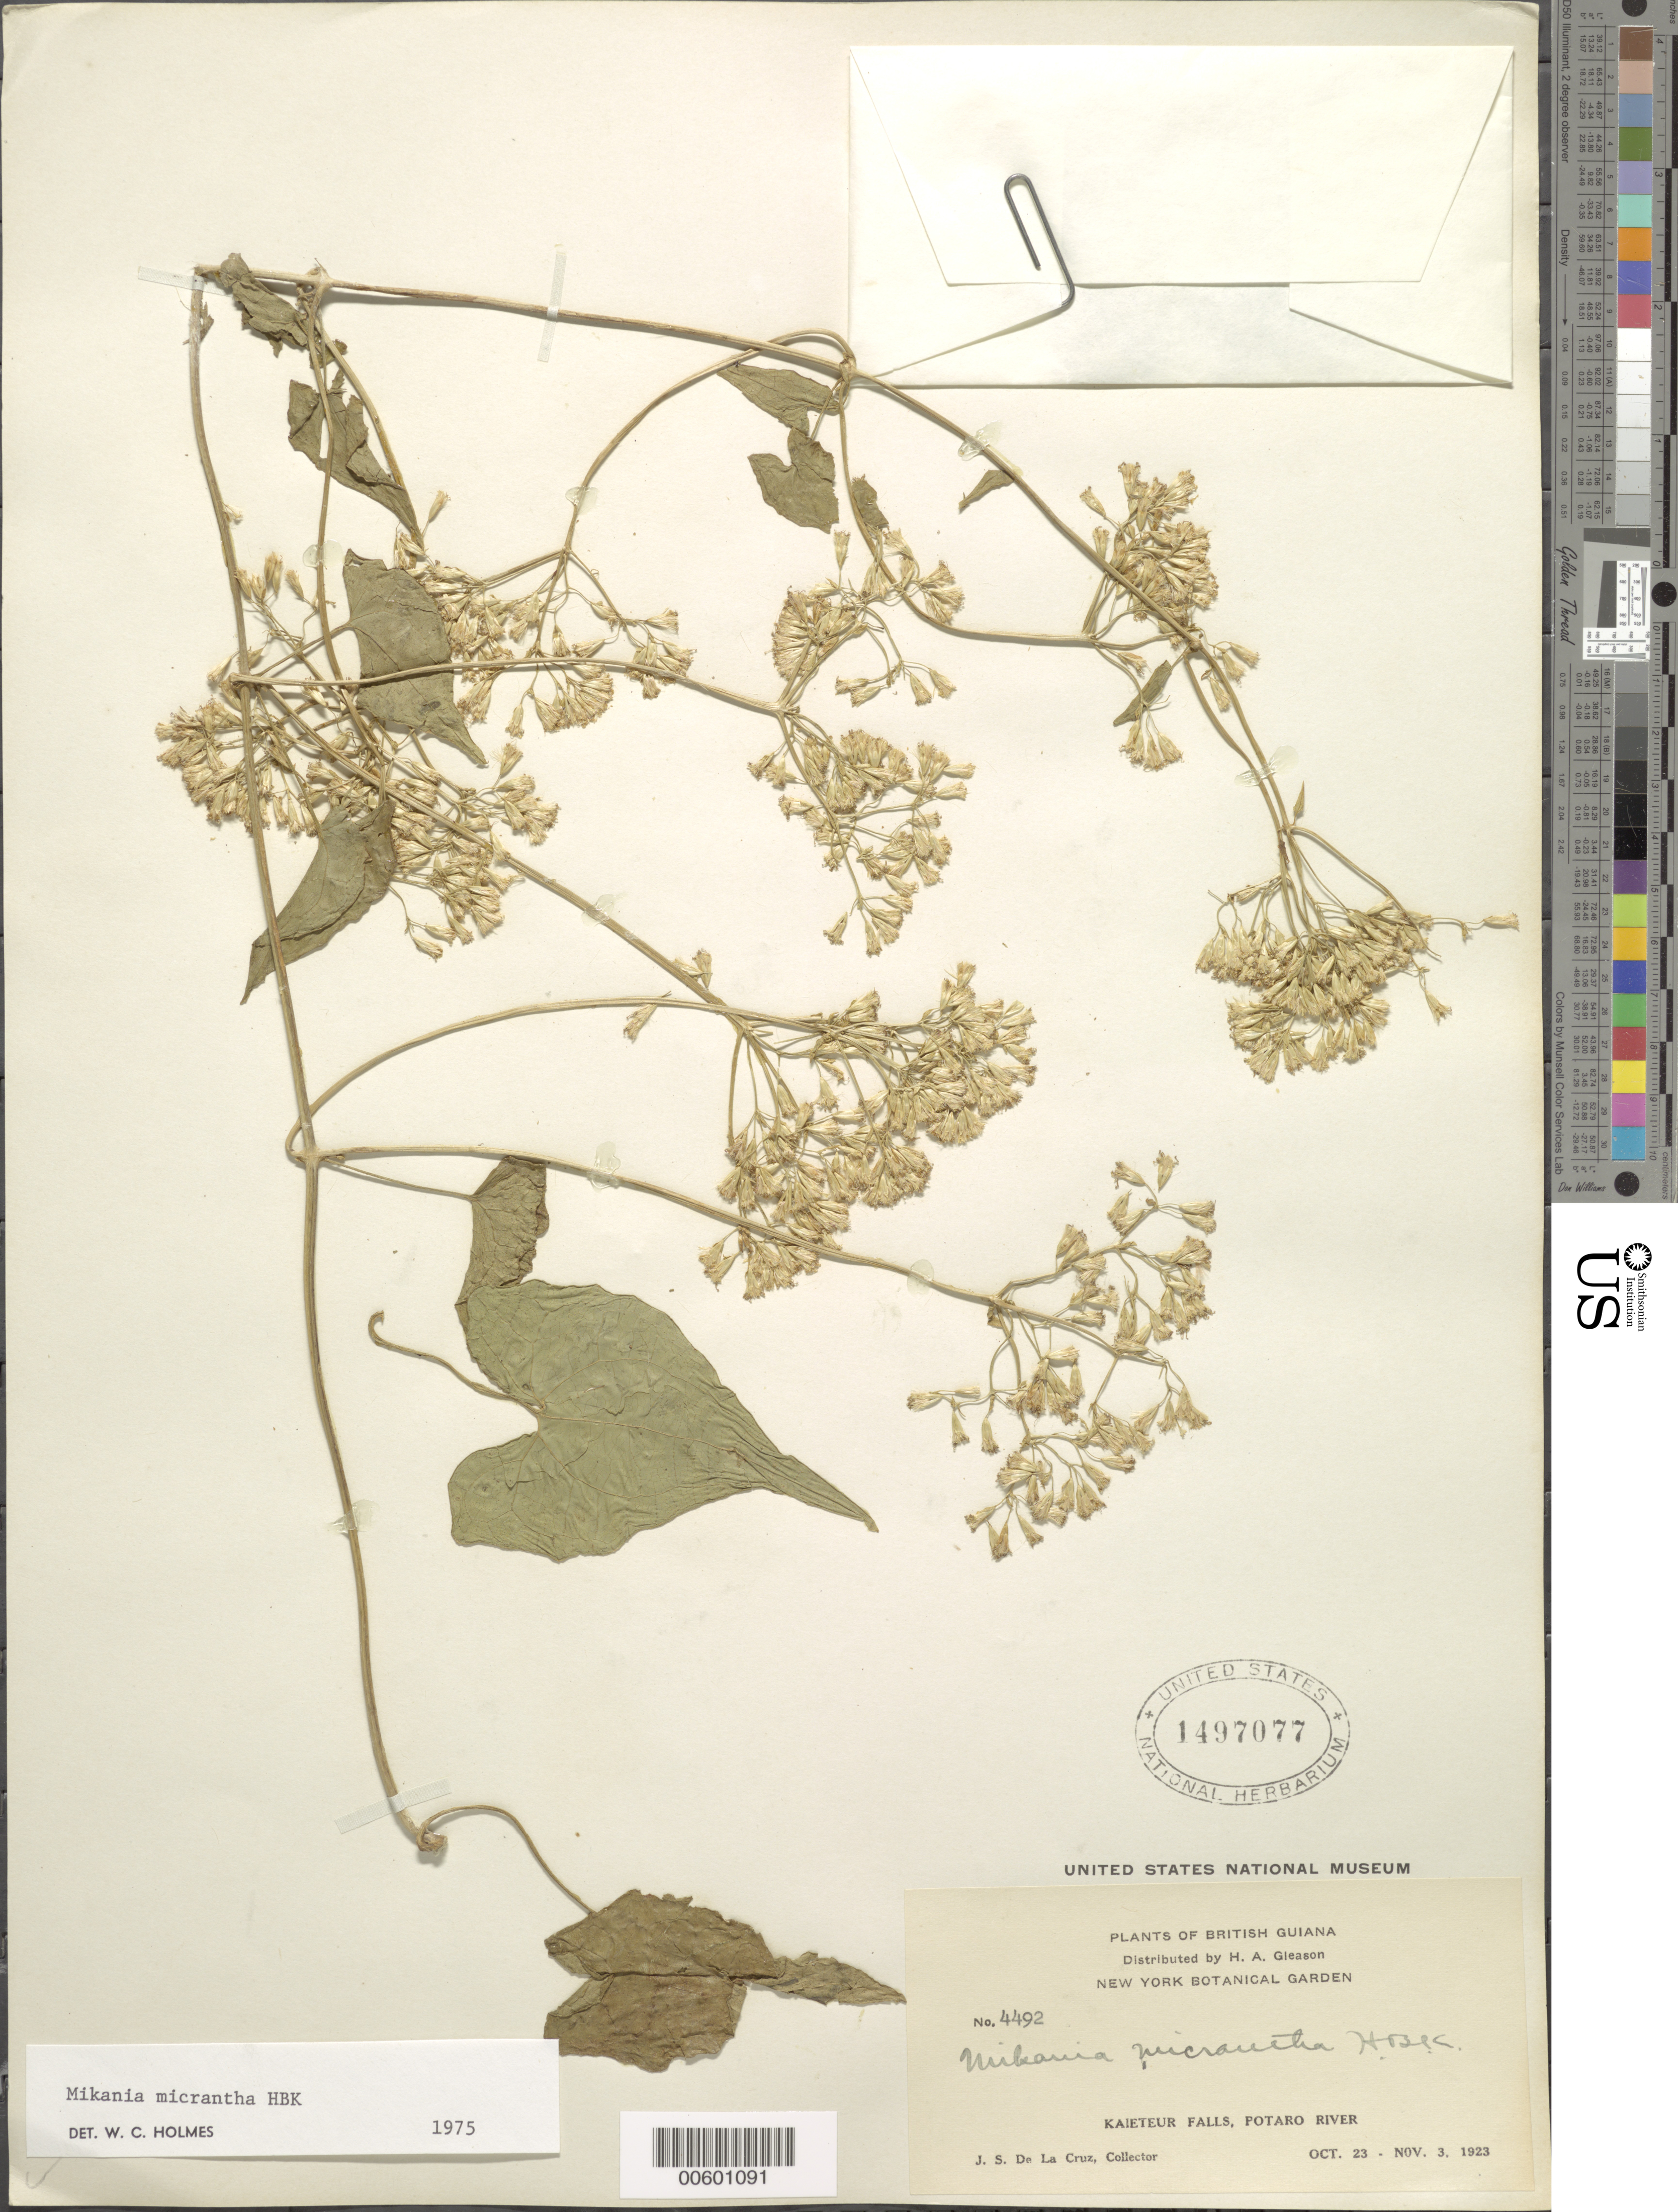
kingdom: Plantae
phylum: Tracheophyta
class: Magnoliopsida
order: Asterales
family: Asteraceae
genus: Mikania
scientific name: Mikania micrantha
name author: Kunth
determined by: Holmes, W. C.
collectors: J. S. de la Cruz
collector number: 4492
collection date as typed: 23-Oct-23 to 3-Nov-23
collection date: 1923-10-23/1923-11-03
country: Guyana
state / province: Potaro-Siparuni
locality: Kaieteur Falls, Potaro R.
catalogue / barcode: US 1497077